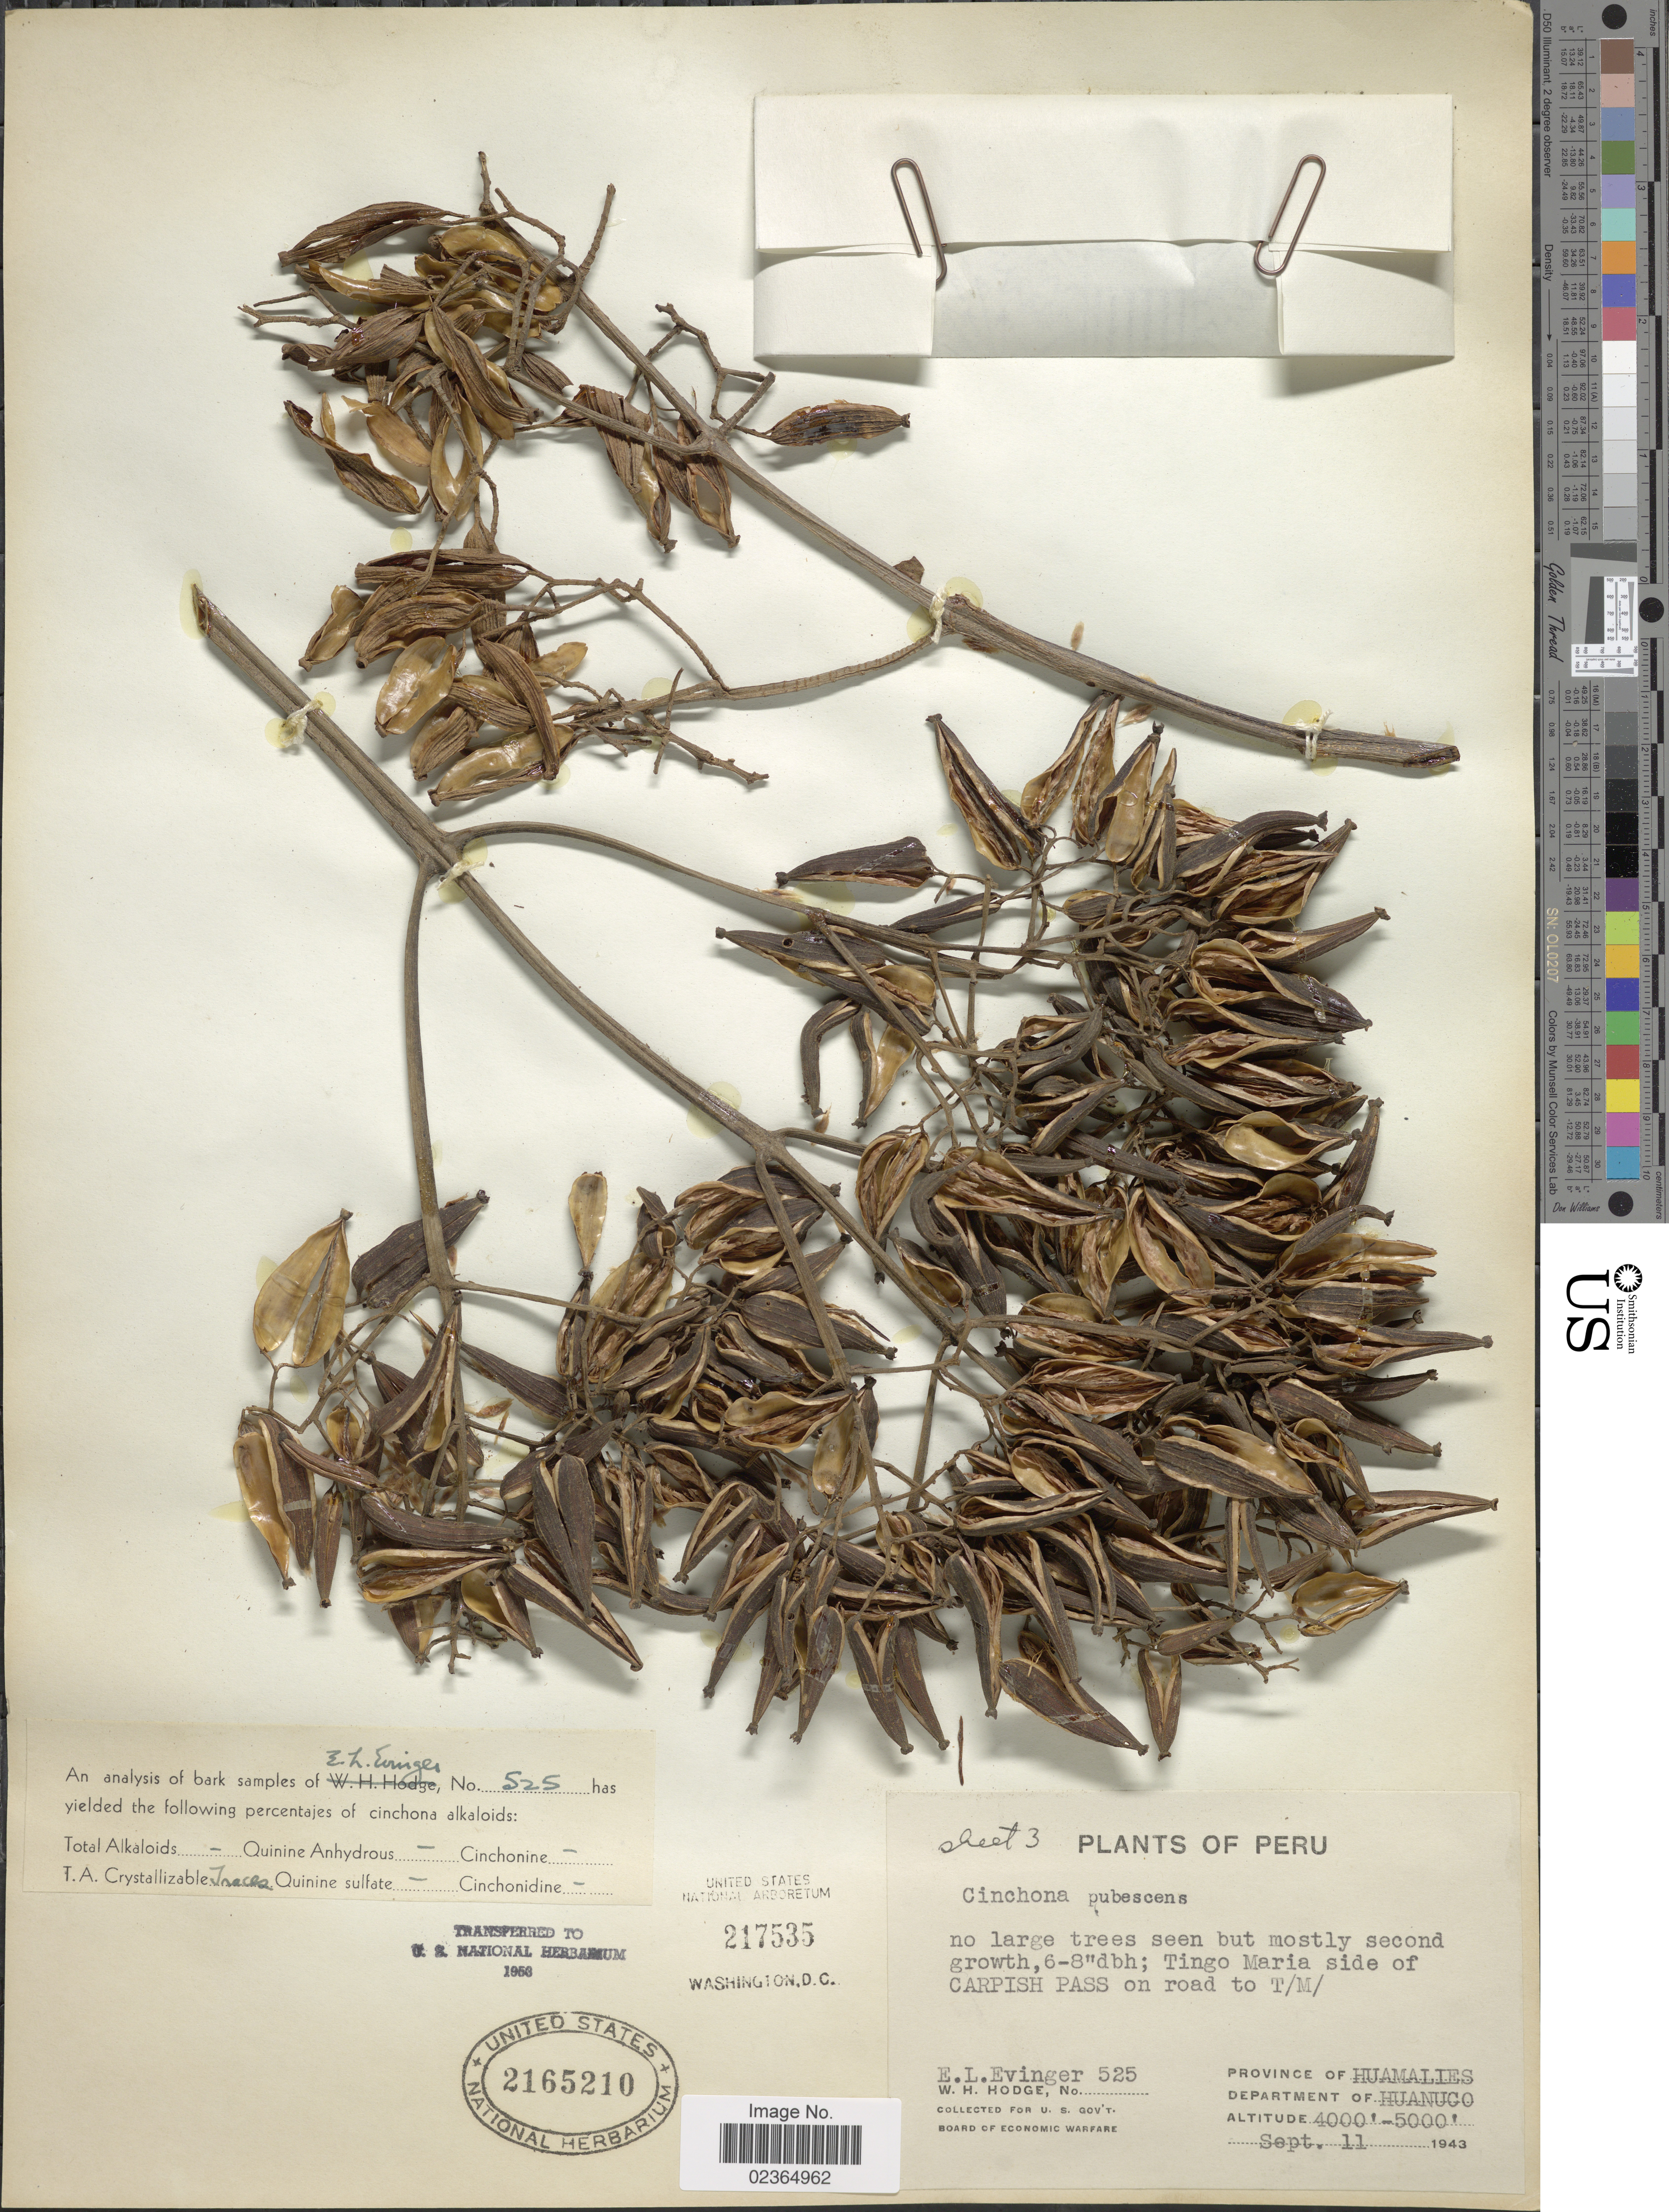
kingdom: Plantae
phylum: Tracheophyta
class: Magnoliopsida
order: Gentianales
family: Rubiaceae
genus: Cinchona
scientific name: Cinchona pubescens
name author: Vahl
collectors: E. Evinger & W. Hodge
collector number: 525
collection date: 1943-09-11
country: Peru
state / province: Huánuco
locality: Tingo Maria side of Carpish Pass on road to T/M/ Province of Huamalies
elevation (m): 1219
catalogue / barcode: US 2165210